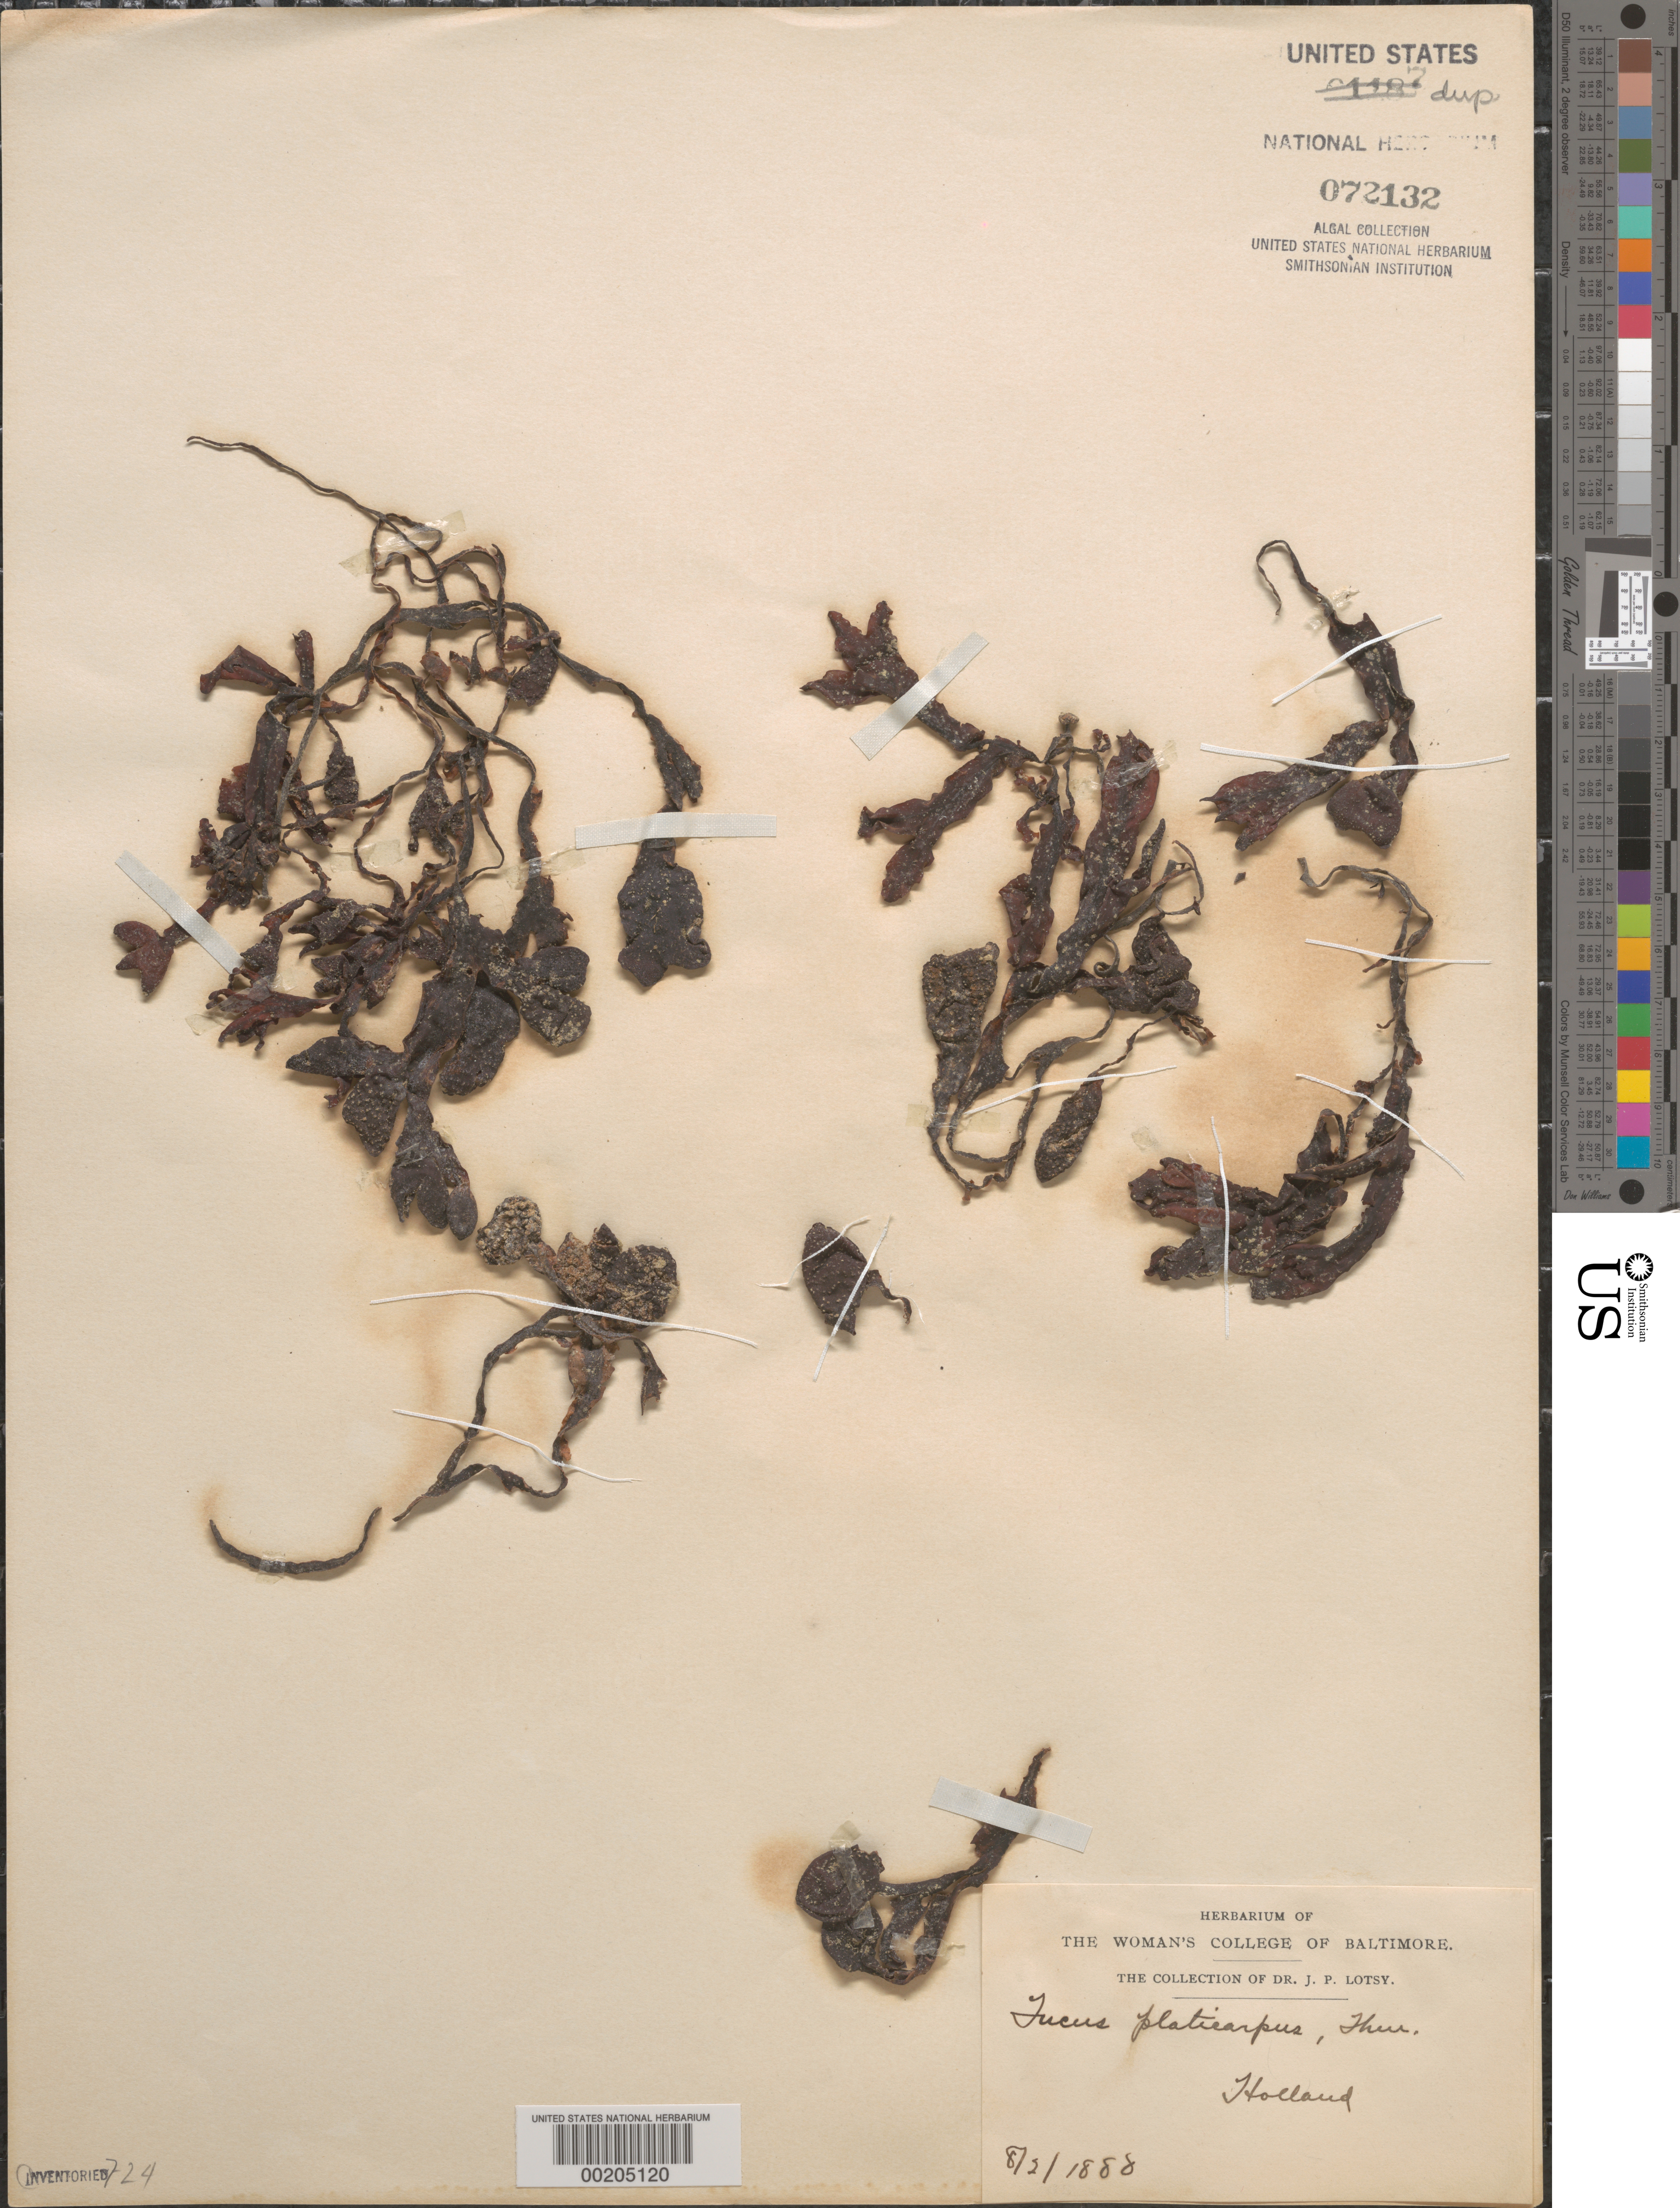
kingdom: Chromista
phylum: Ochrophyta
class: Phaeophyceae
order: Fucales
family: Fucaceae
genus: Fucus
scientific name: Fucus macroguiryi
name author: Almeida et al.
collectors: J. Lotsy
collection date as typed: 02 Aug 1888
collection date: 1888-08-02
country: Netherlands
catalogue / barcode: US 72132